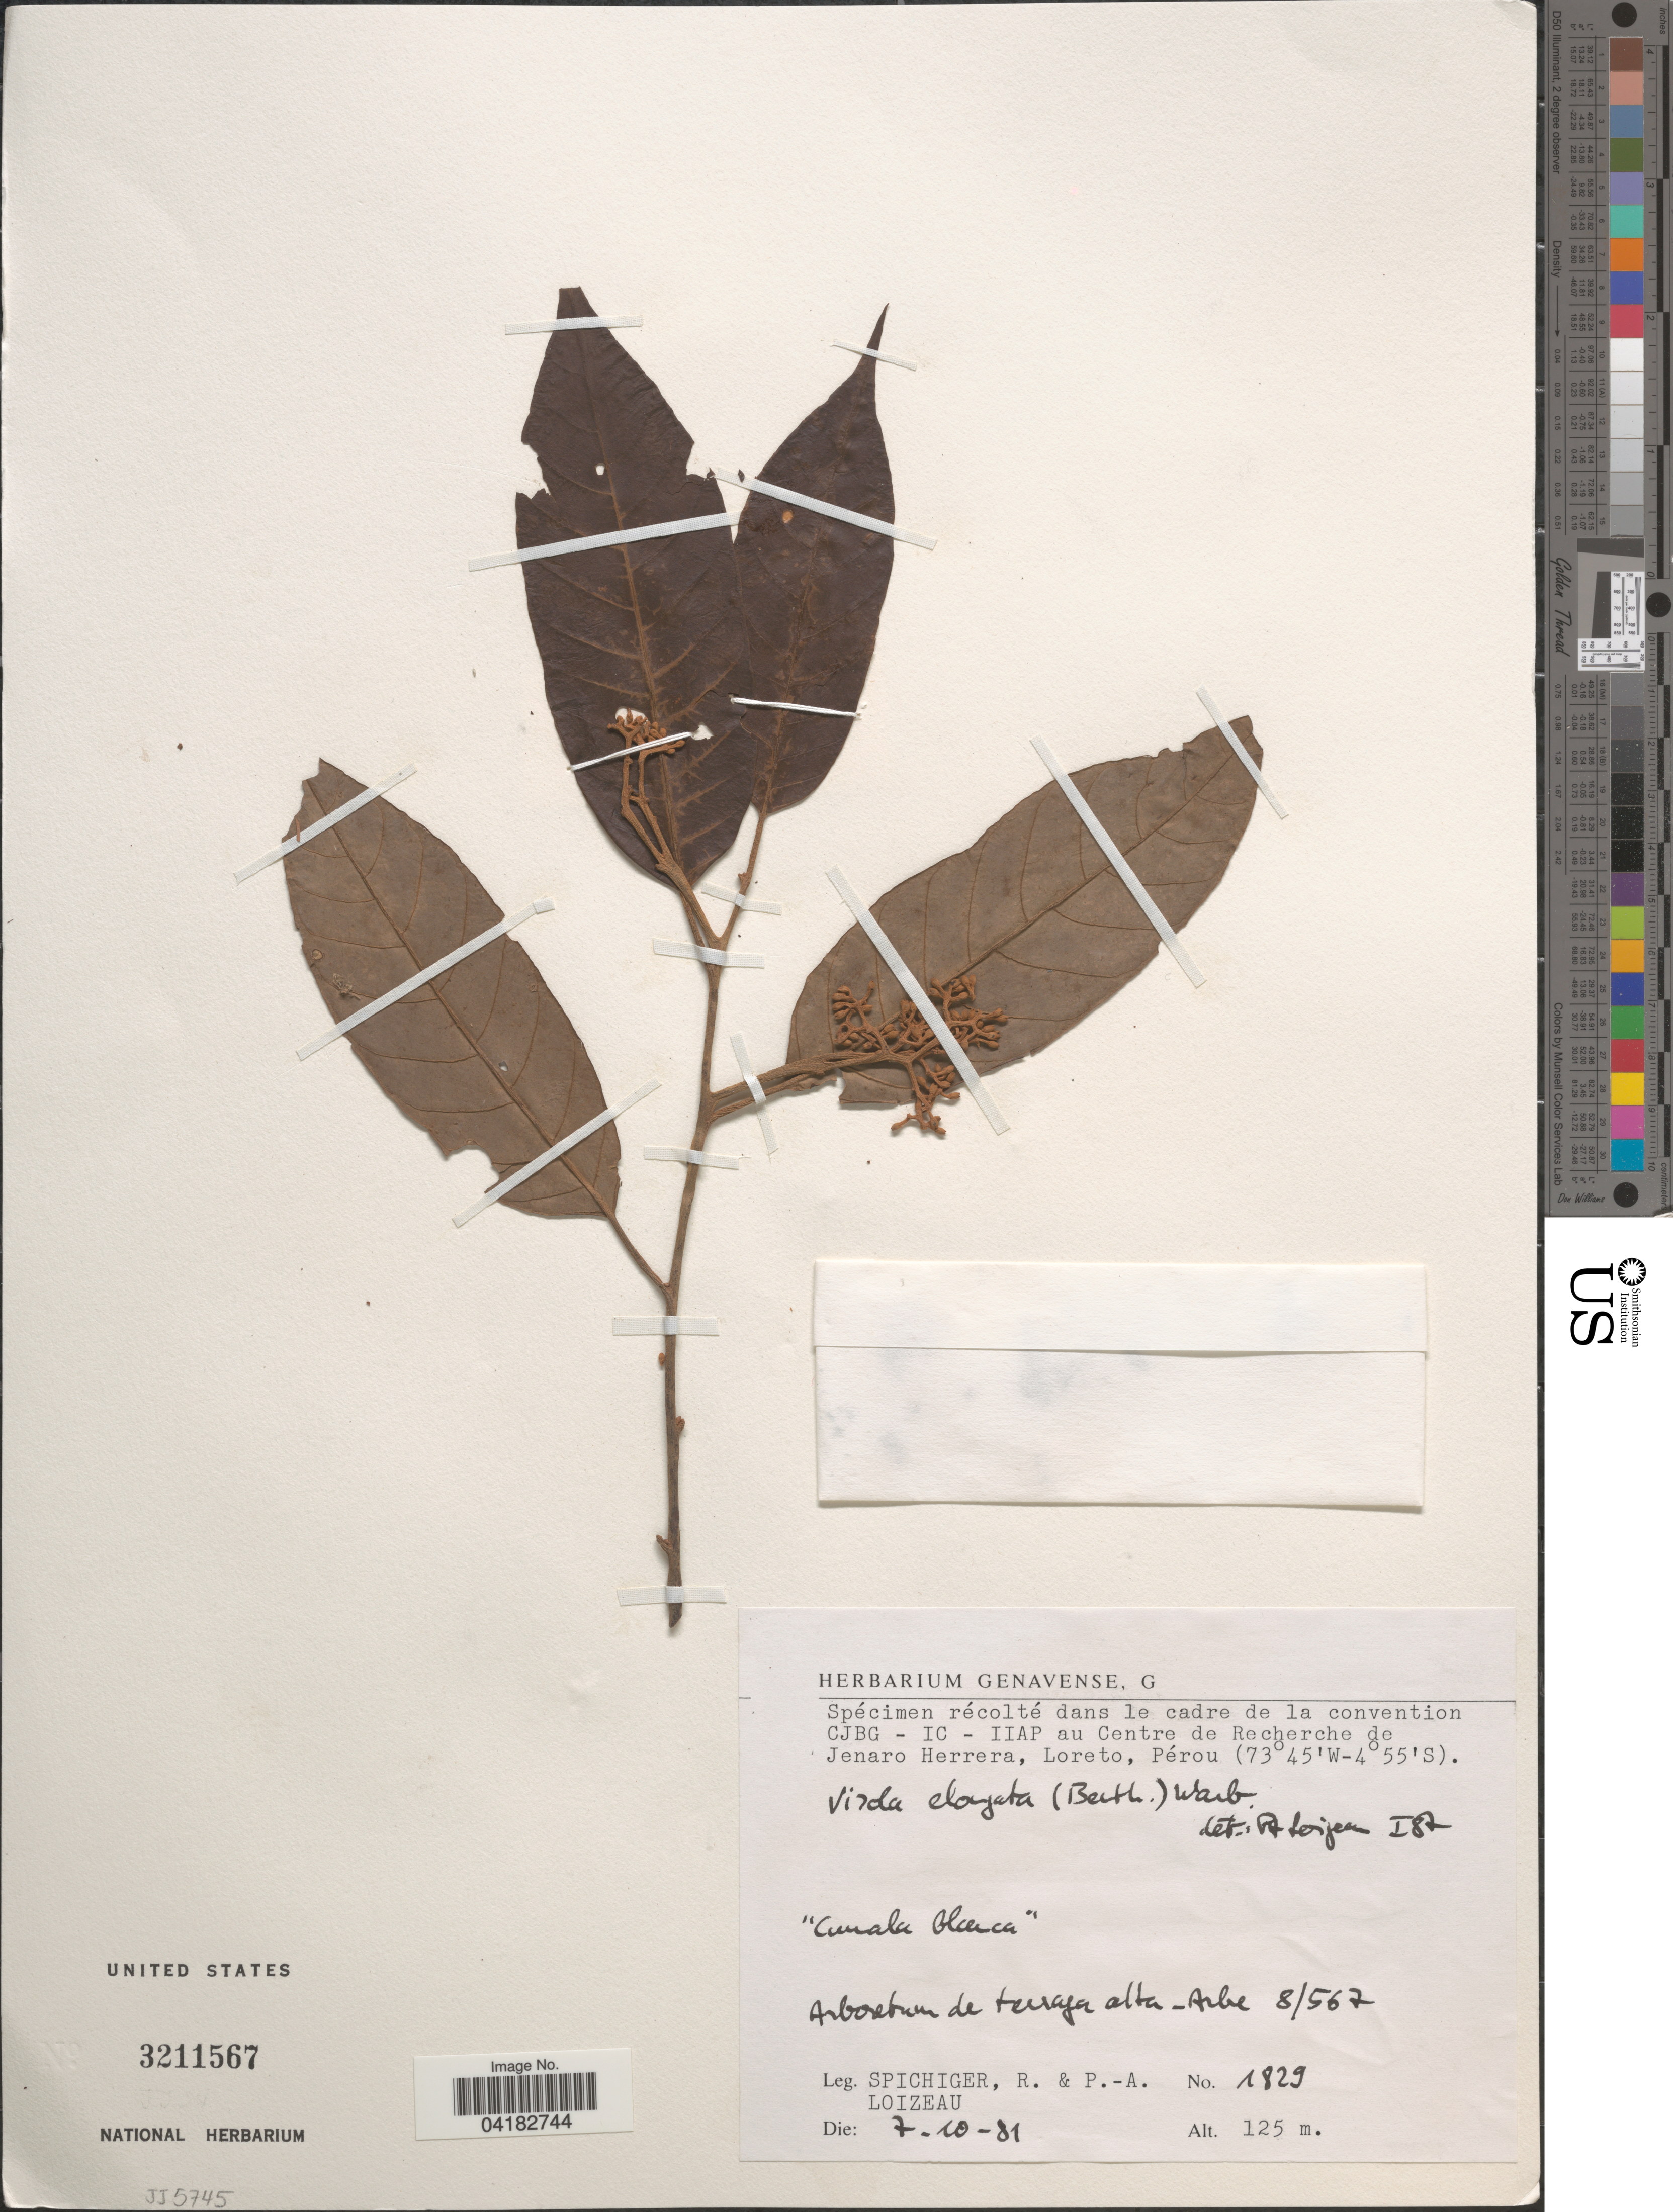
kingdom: Plantae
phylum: Tracheophyta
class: Magnoliopsida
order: Magnoliales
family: Myristicaceae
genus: Virola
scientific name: Virola elongata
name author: (Benth.) Warb.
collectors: R. Spichiger & P. Loizeau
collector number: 1829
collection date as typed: Transcribed d/m/y: 7/10/81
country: Peru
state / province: Loreto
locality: Spécimen récolté dans le cadre de la convention CJBG-IC-IIAP au Centre de Recherche de Jenaro Herrera. Arboretum de terraja alta-Arbre 8/567.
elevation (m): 125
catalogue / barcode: US 3211567